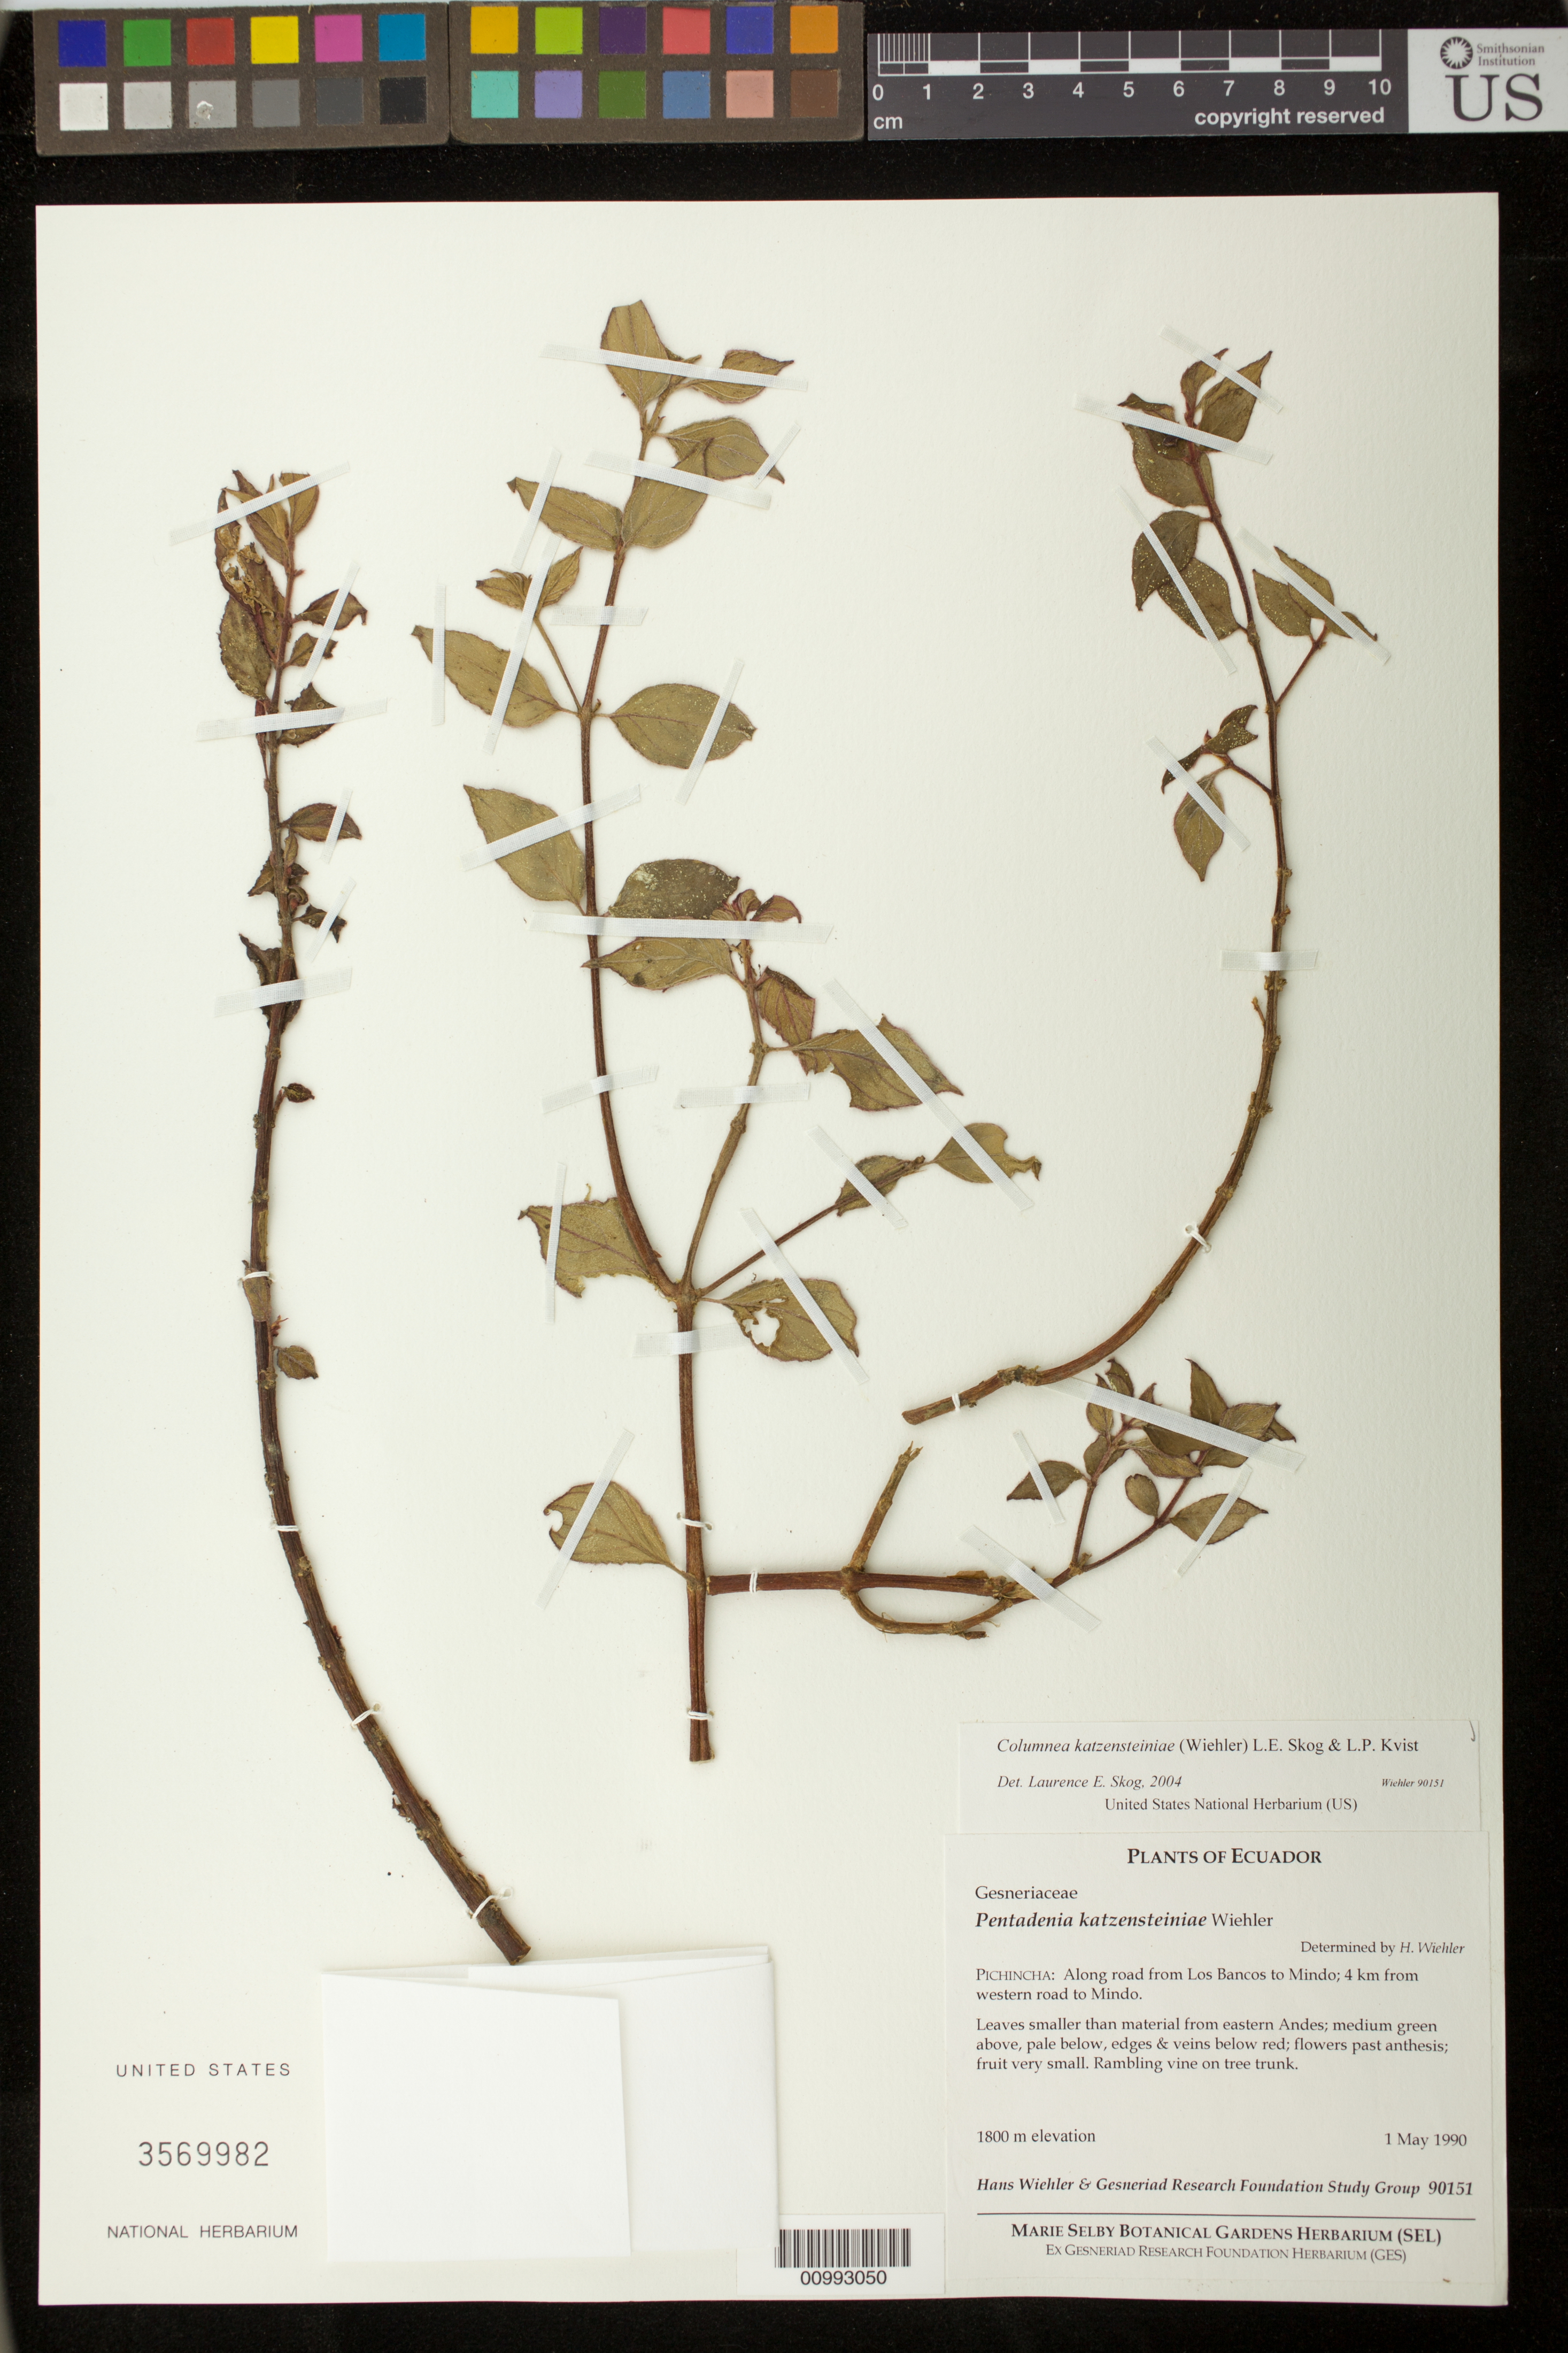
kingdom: Plantae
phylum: Tracheophyta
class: Magnoliopsida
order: Lamiales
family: Gesneriaceae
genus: Columnea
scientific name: Columnea katzensteiniae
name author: (Wiehler) L.E. Skog & L.P. Kvist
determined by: Skog, Laurence E.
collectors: H. J. Wiehler & Gesneriad Research Foundation Study Group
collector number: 90151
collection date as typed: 01 May 1990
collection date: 1990-05-01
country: Ecuador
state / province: Pichincha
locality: Pichincha: along road from Los Bancos to Mindo; 4 km from western road to Mindo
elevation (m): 1800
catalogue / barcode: US 3569982